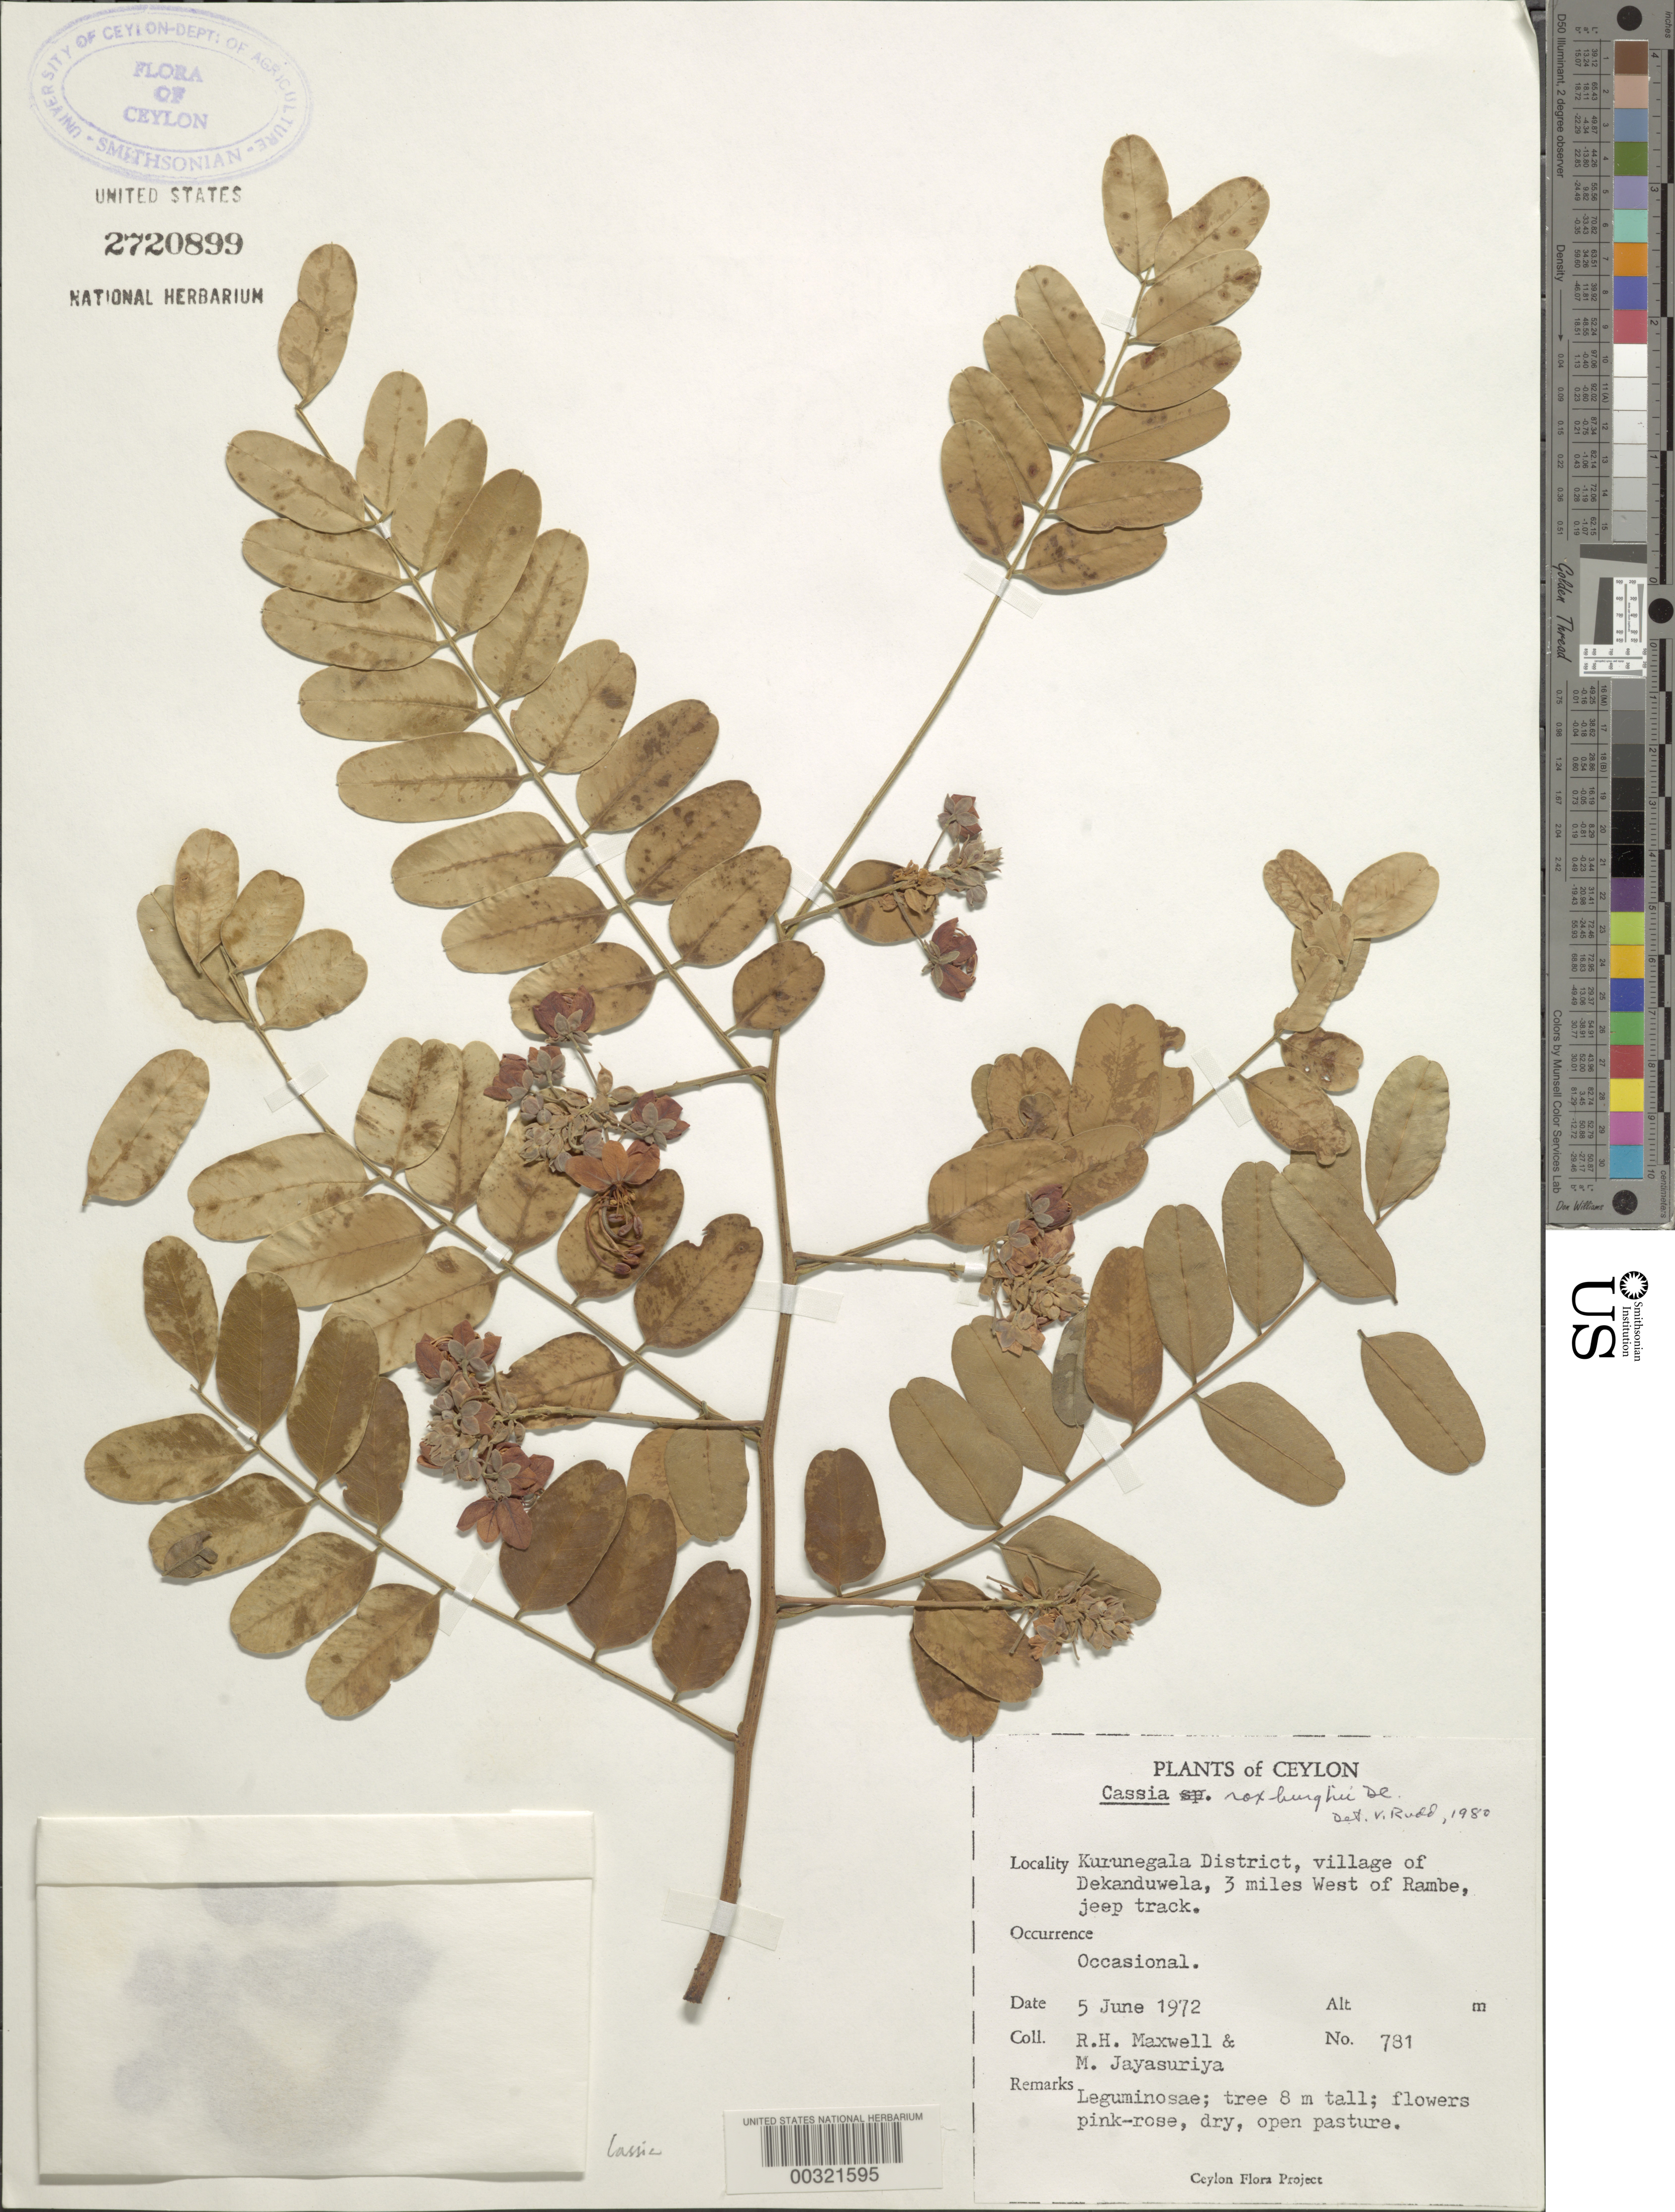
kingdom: Plantae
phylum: Tracheophyta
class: Magnoliopsida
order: Fabales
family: Fabaceae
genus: Cassia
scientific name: Cassia roxburghii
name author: Steud.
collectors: R. H. Maxwell & A. H. Jayasuriya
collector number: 781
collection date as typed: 05 Jun 1972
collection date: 1972-06-05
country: Sri Lanka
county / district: Kurunegala Dist.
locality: Village of dekanduwela, 3 mi w of rambe, jeep track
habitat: Dry, open pasture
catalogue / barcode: US 2720899